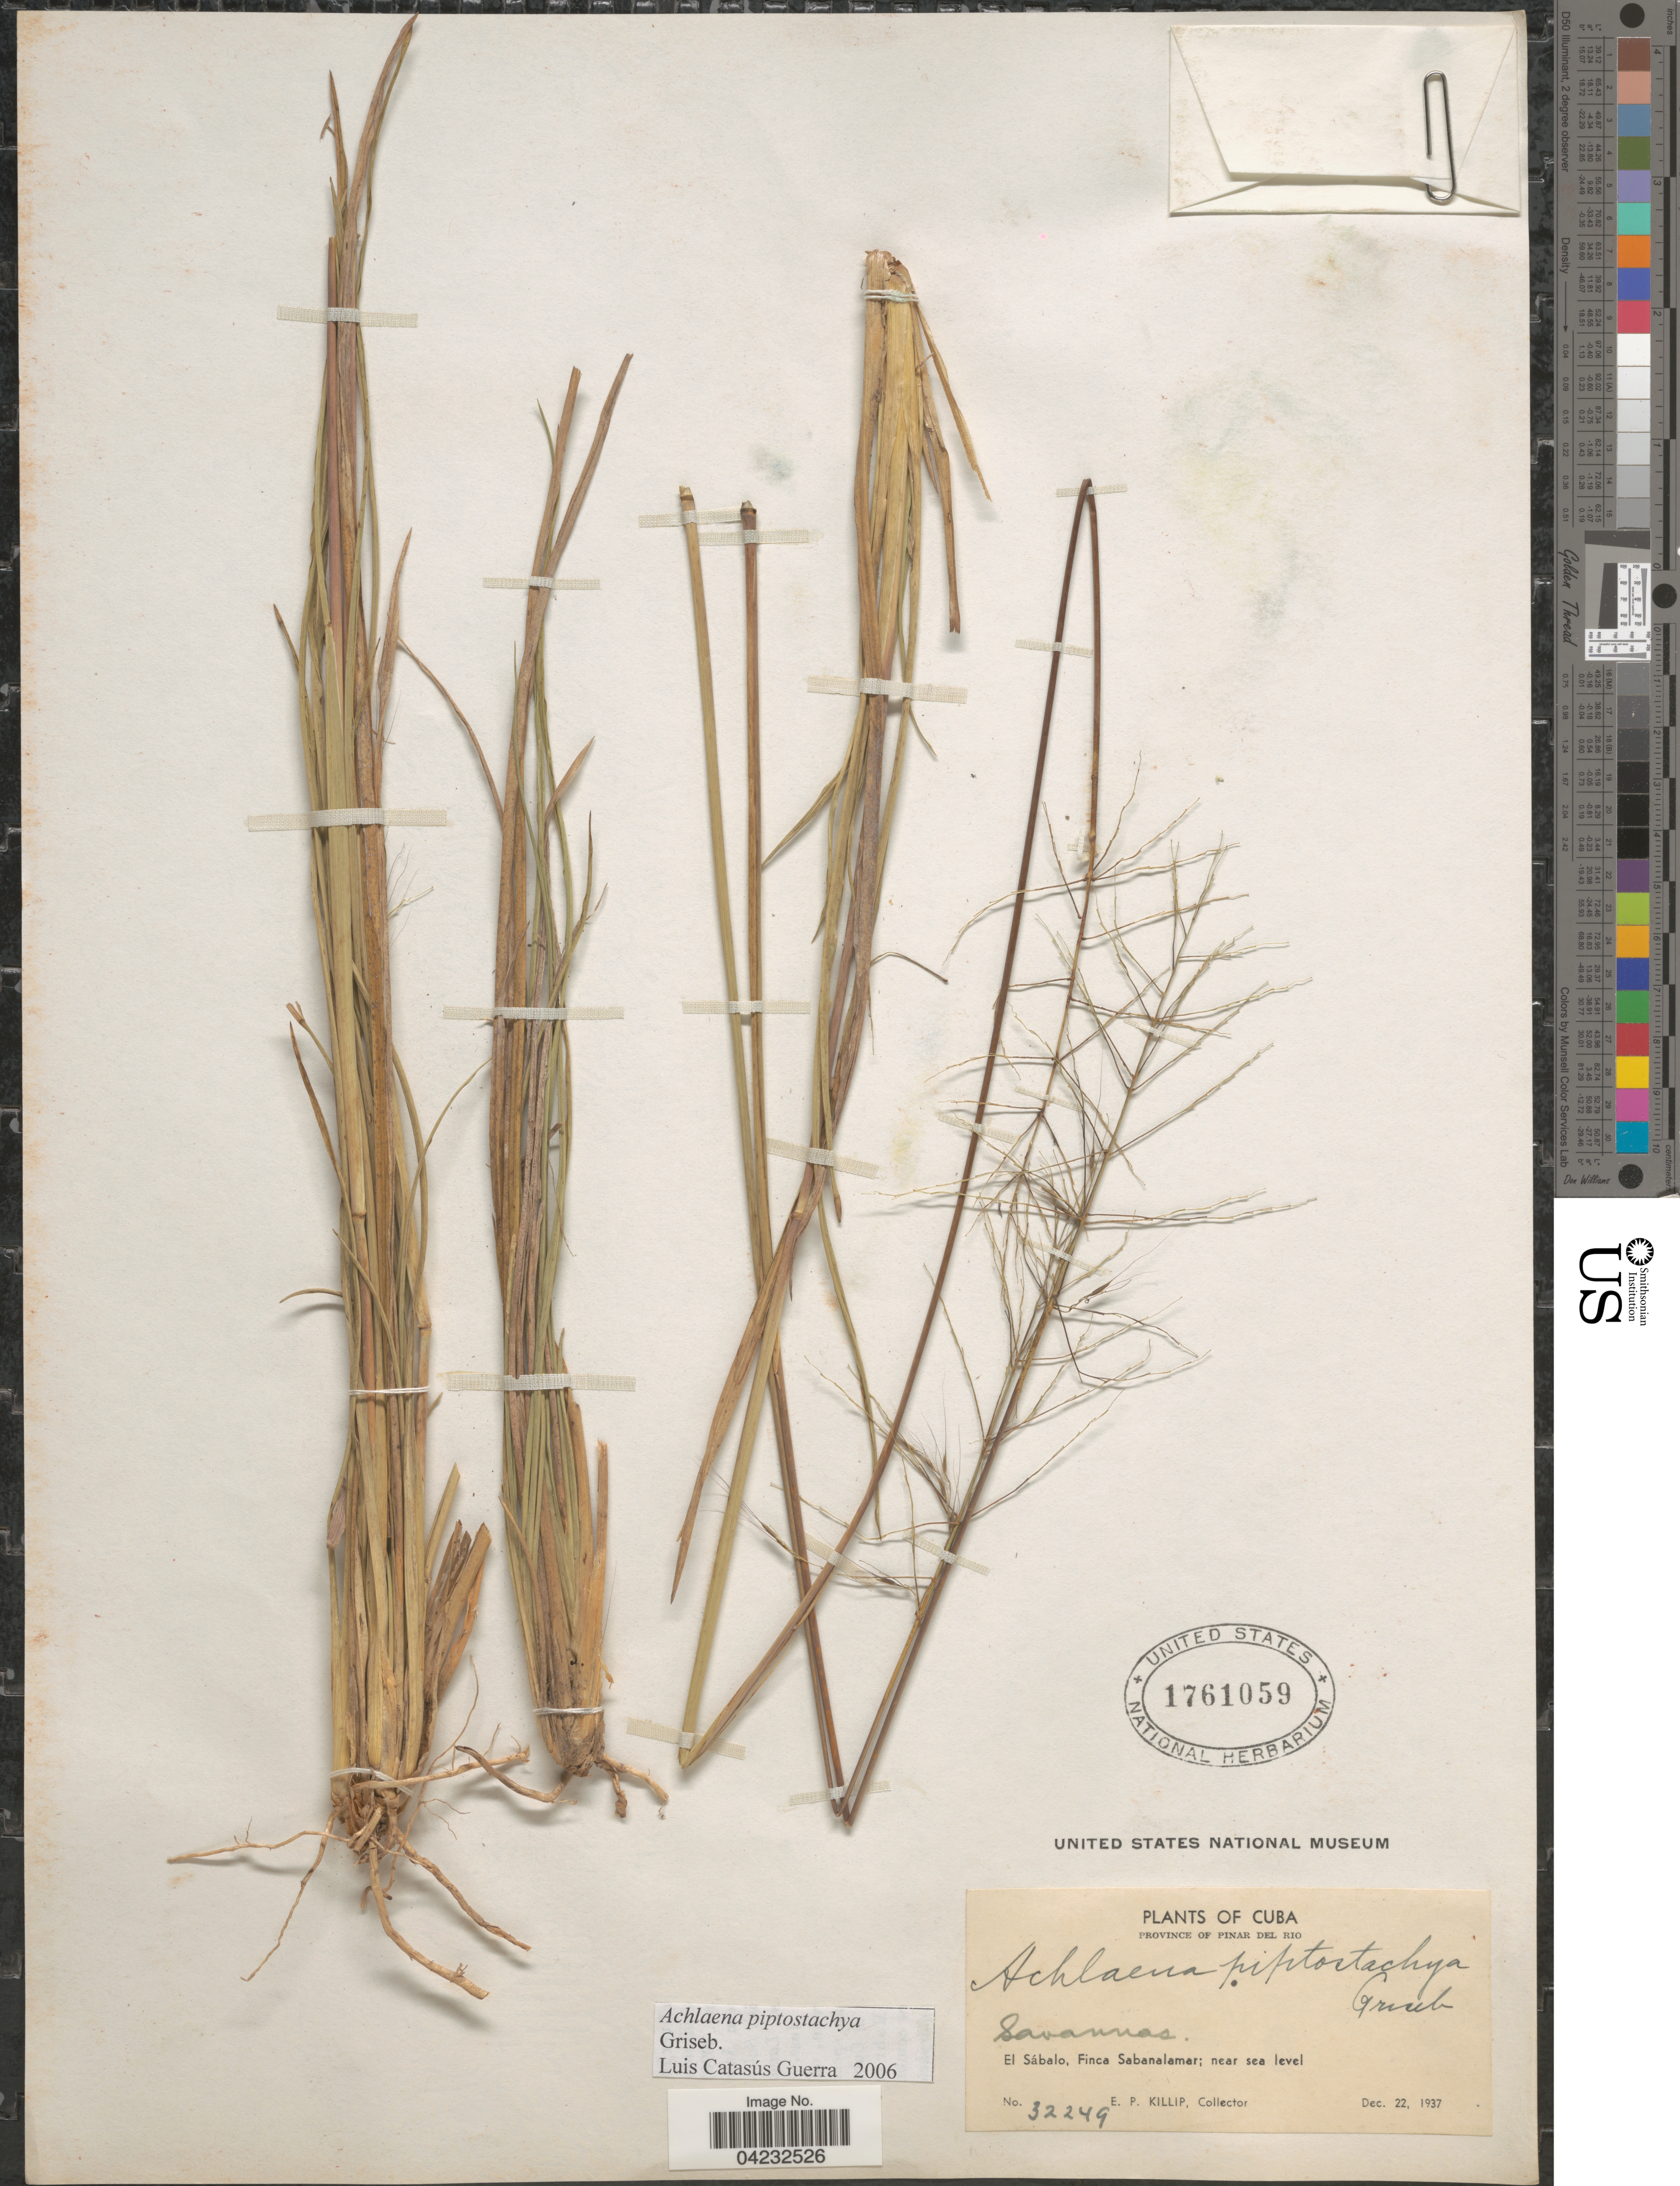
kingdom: Plantae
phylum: Tracheophyta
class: Liliopsida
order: Poales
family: Poaceae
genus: Achlaena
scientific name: Achlaena piptostachya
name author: Griseb.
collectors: E. P. Killip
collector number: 32249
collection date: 1937-12-22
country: Cuba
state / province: Pinar del Río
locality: Savannas. El Sábalo, Finca Sabanalamar.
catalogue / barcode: US 1761059